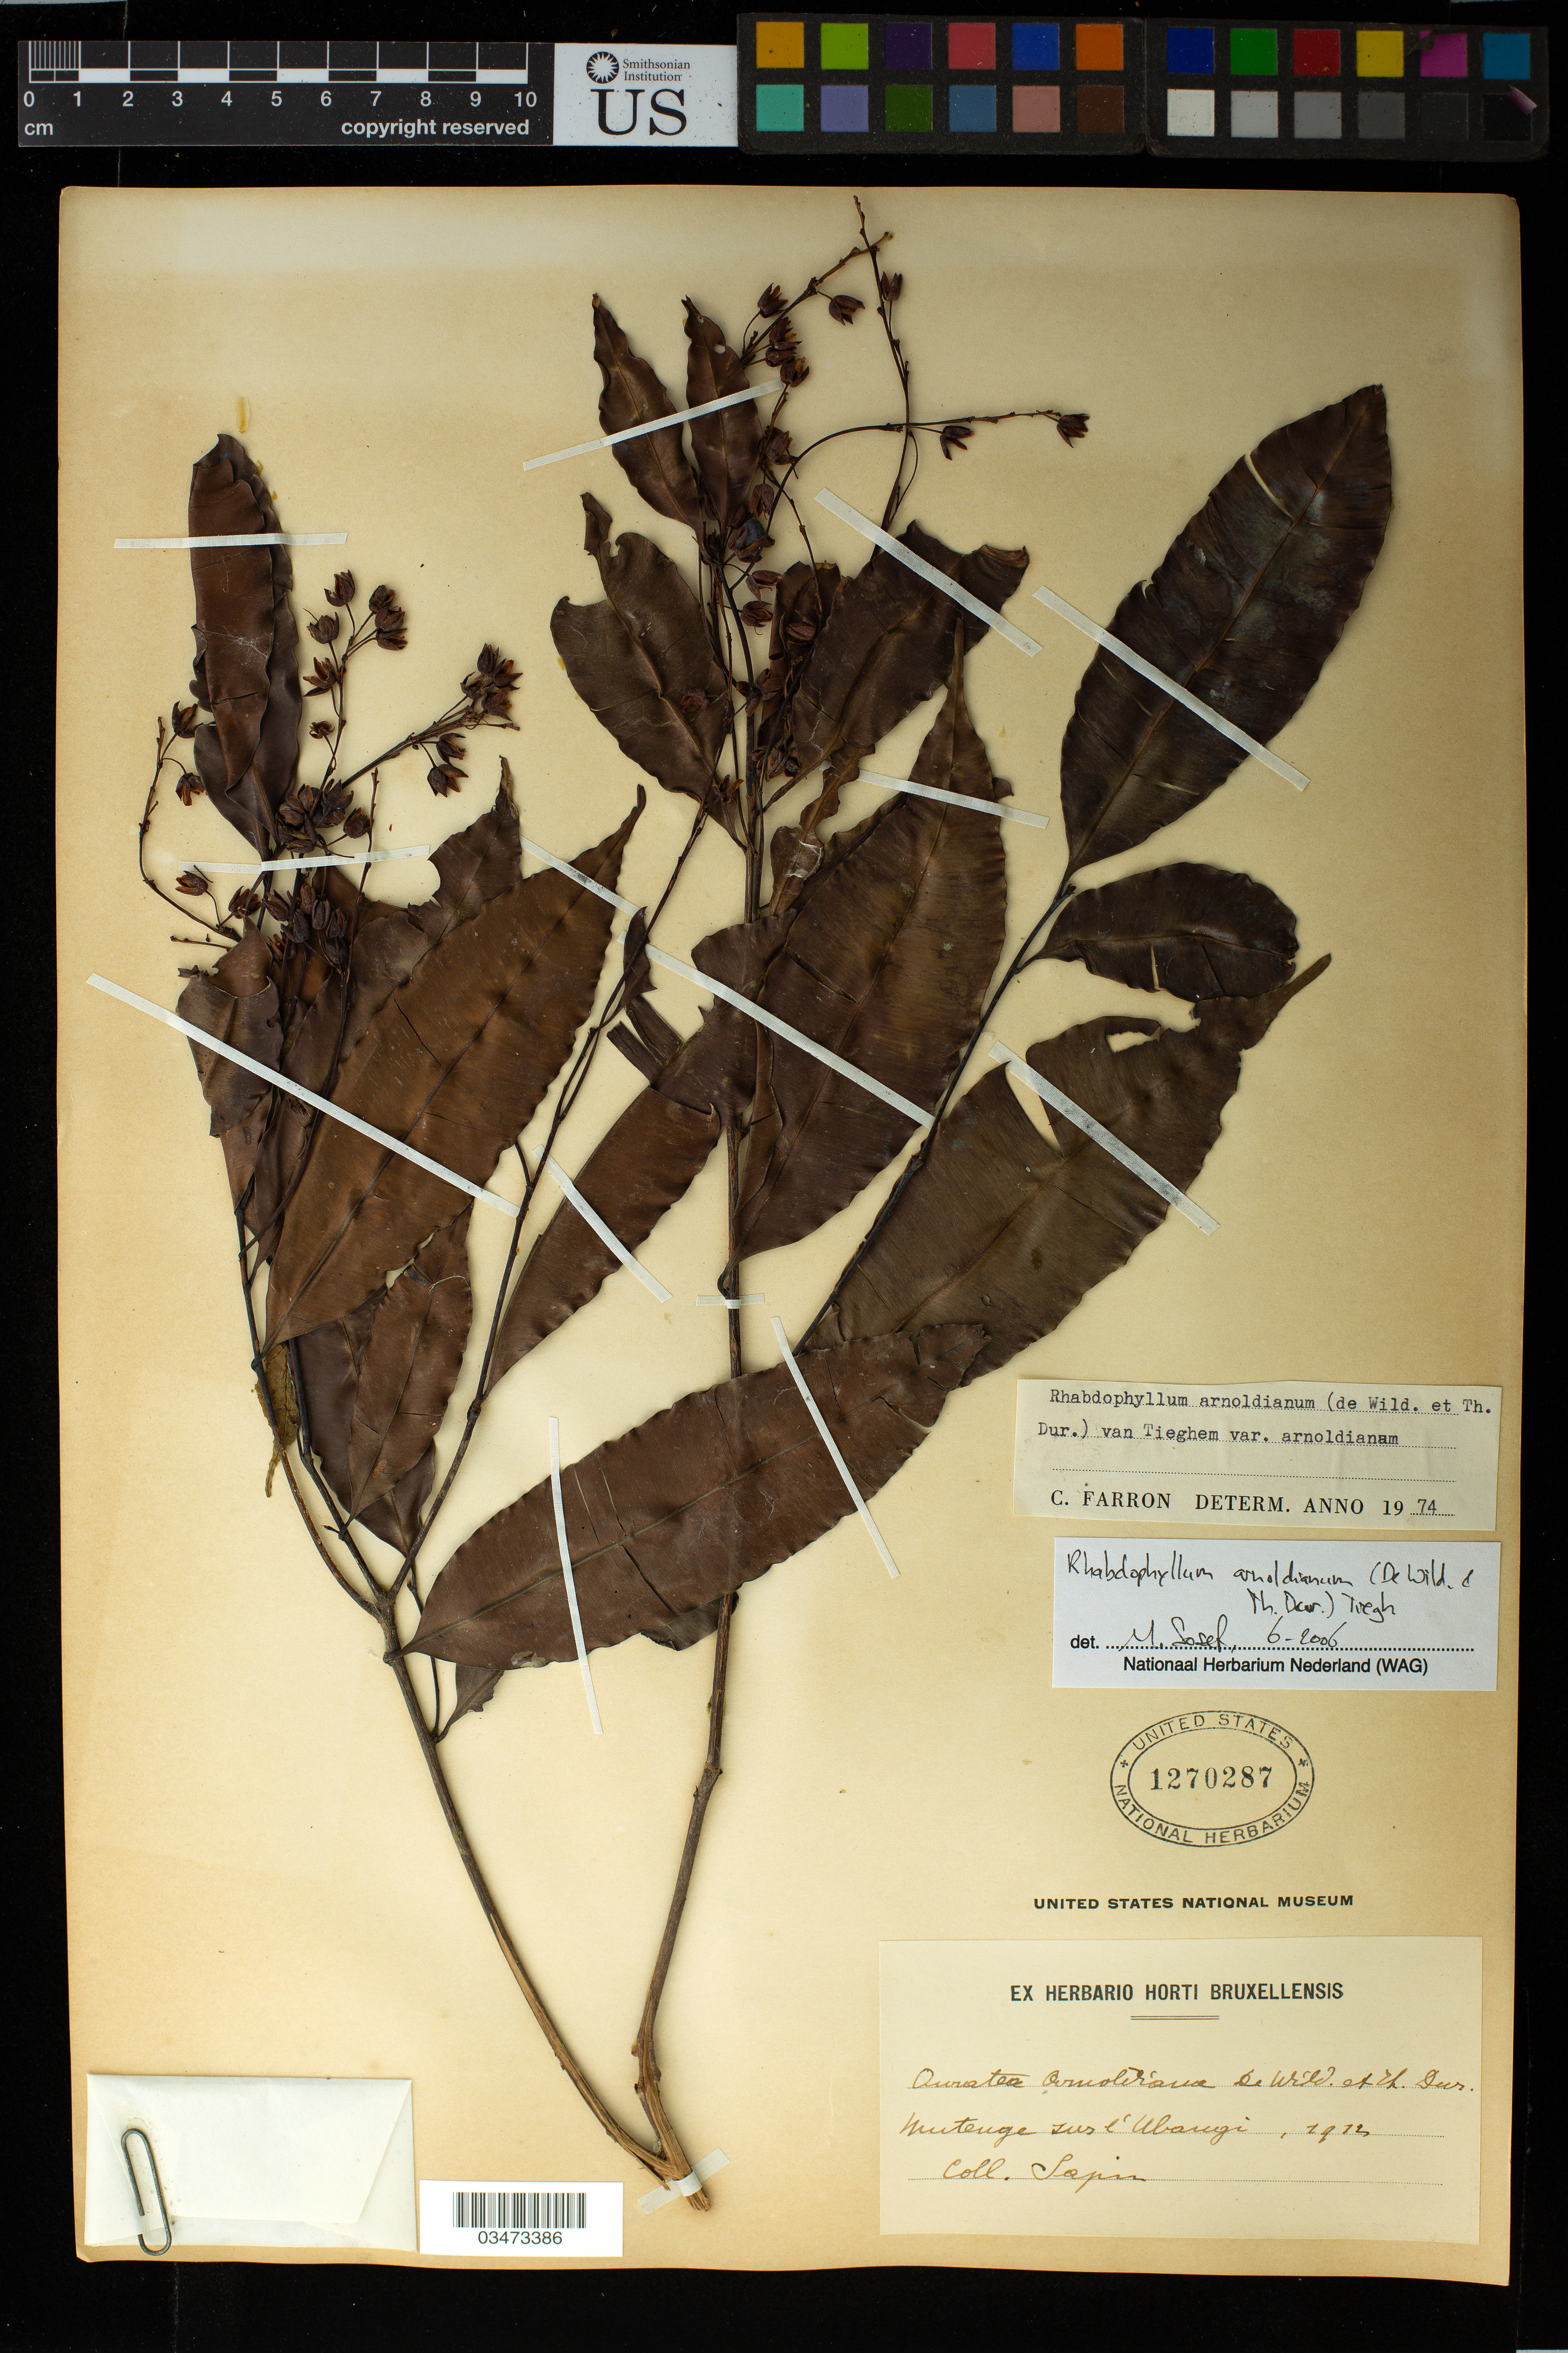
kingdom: Plantae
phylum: Tracheophyta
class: Magnoliopsida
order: Malpighiales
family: Ochnaceae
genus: Rhabdophyllum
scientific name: Rhabdophyllum arnoldianum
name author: (De Wild. & T. Durand) Tiegh.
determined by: Sosef, M. S. M.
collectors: A. Sapin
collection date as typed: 1912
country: Congo, Democratic Republic of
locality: Muteuge sur l' Ubarugi [illegible text]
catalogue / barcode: US 1270287